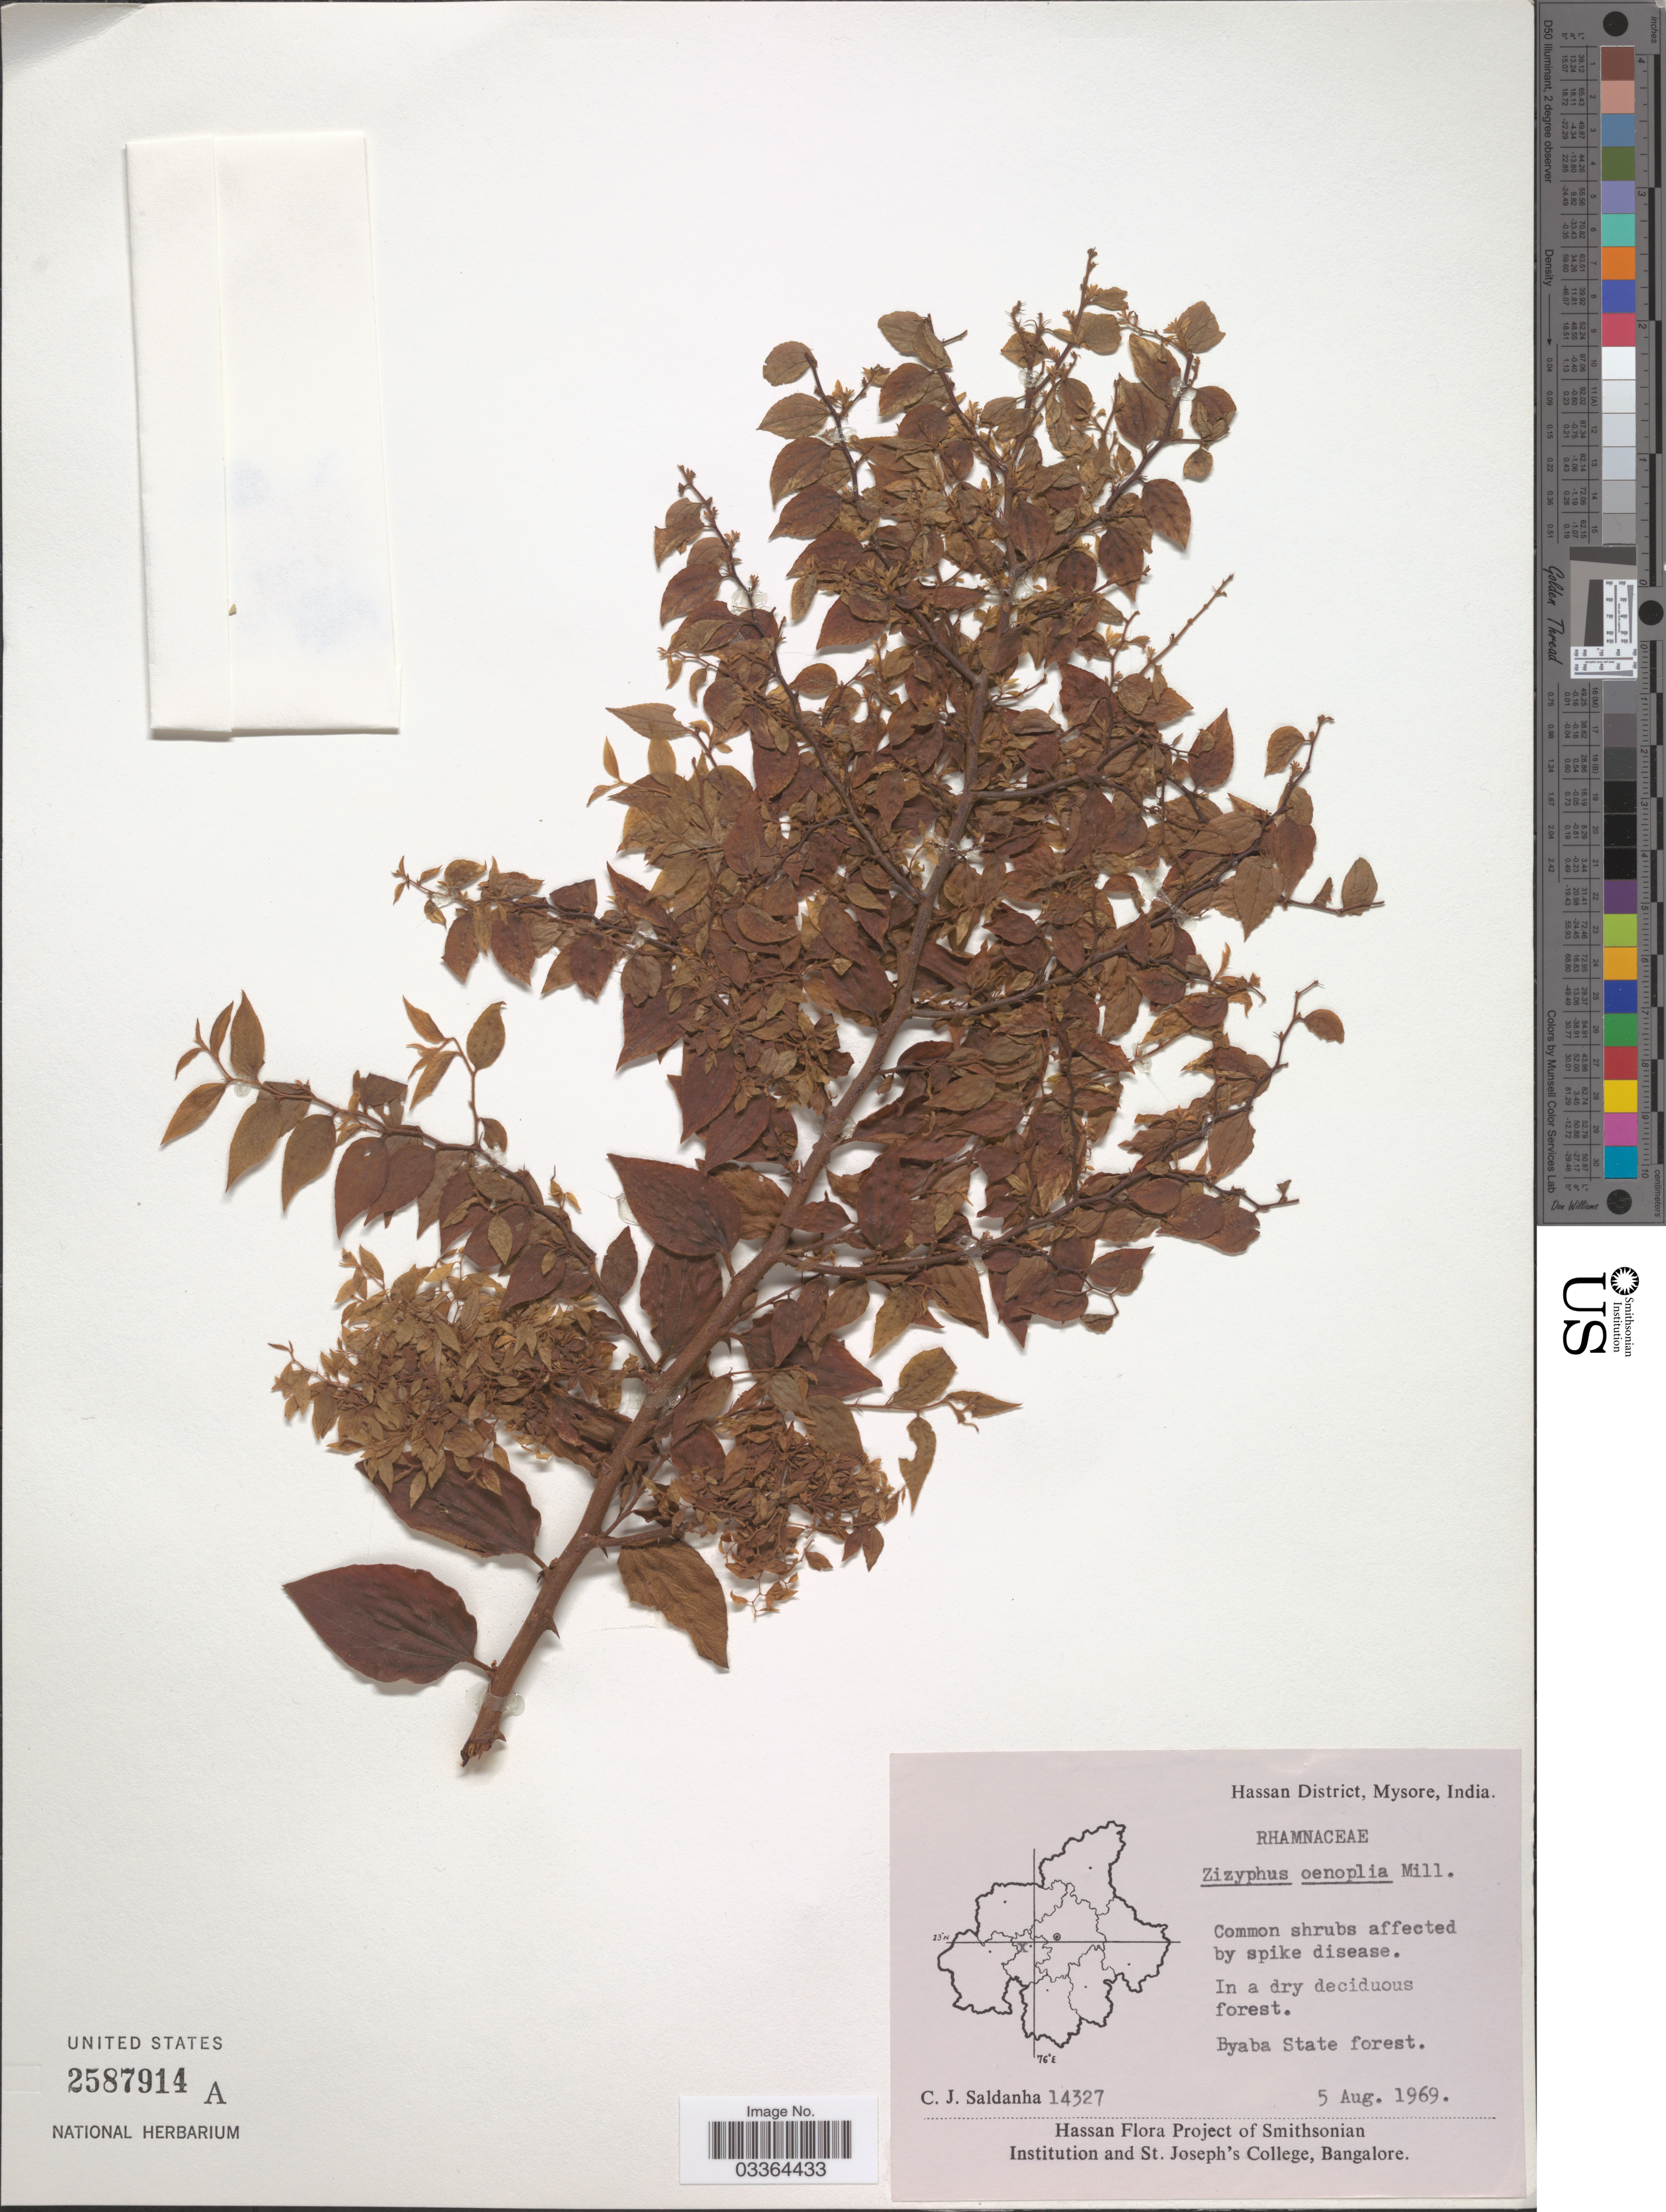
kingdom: Plantae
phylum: Tracheophyta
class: Magnoliopsida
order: Rosales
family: Rhamnaceae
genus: Ziziphus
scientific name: Ziziphus oenopolia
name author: (L.) Mill.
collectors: C. J. Saldanha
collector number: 14327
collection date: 1969-08-05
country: India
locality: Hassan District, Mysore. Byaba State forest.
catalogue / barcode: US 2587914A